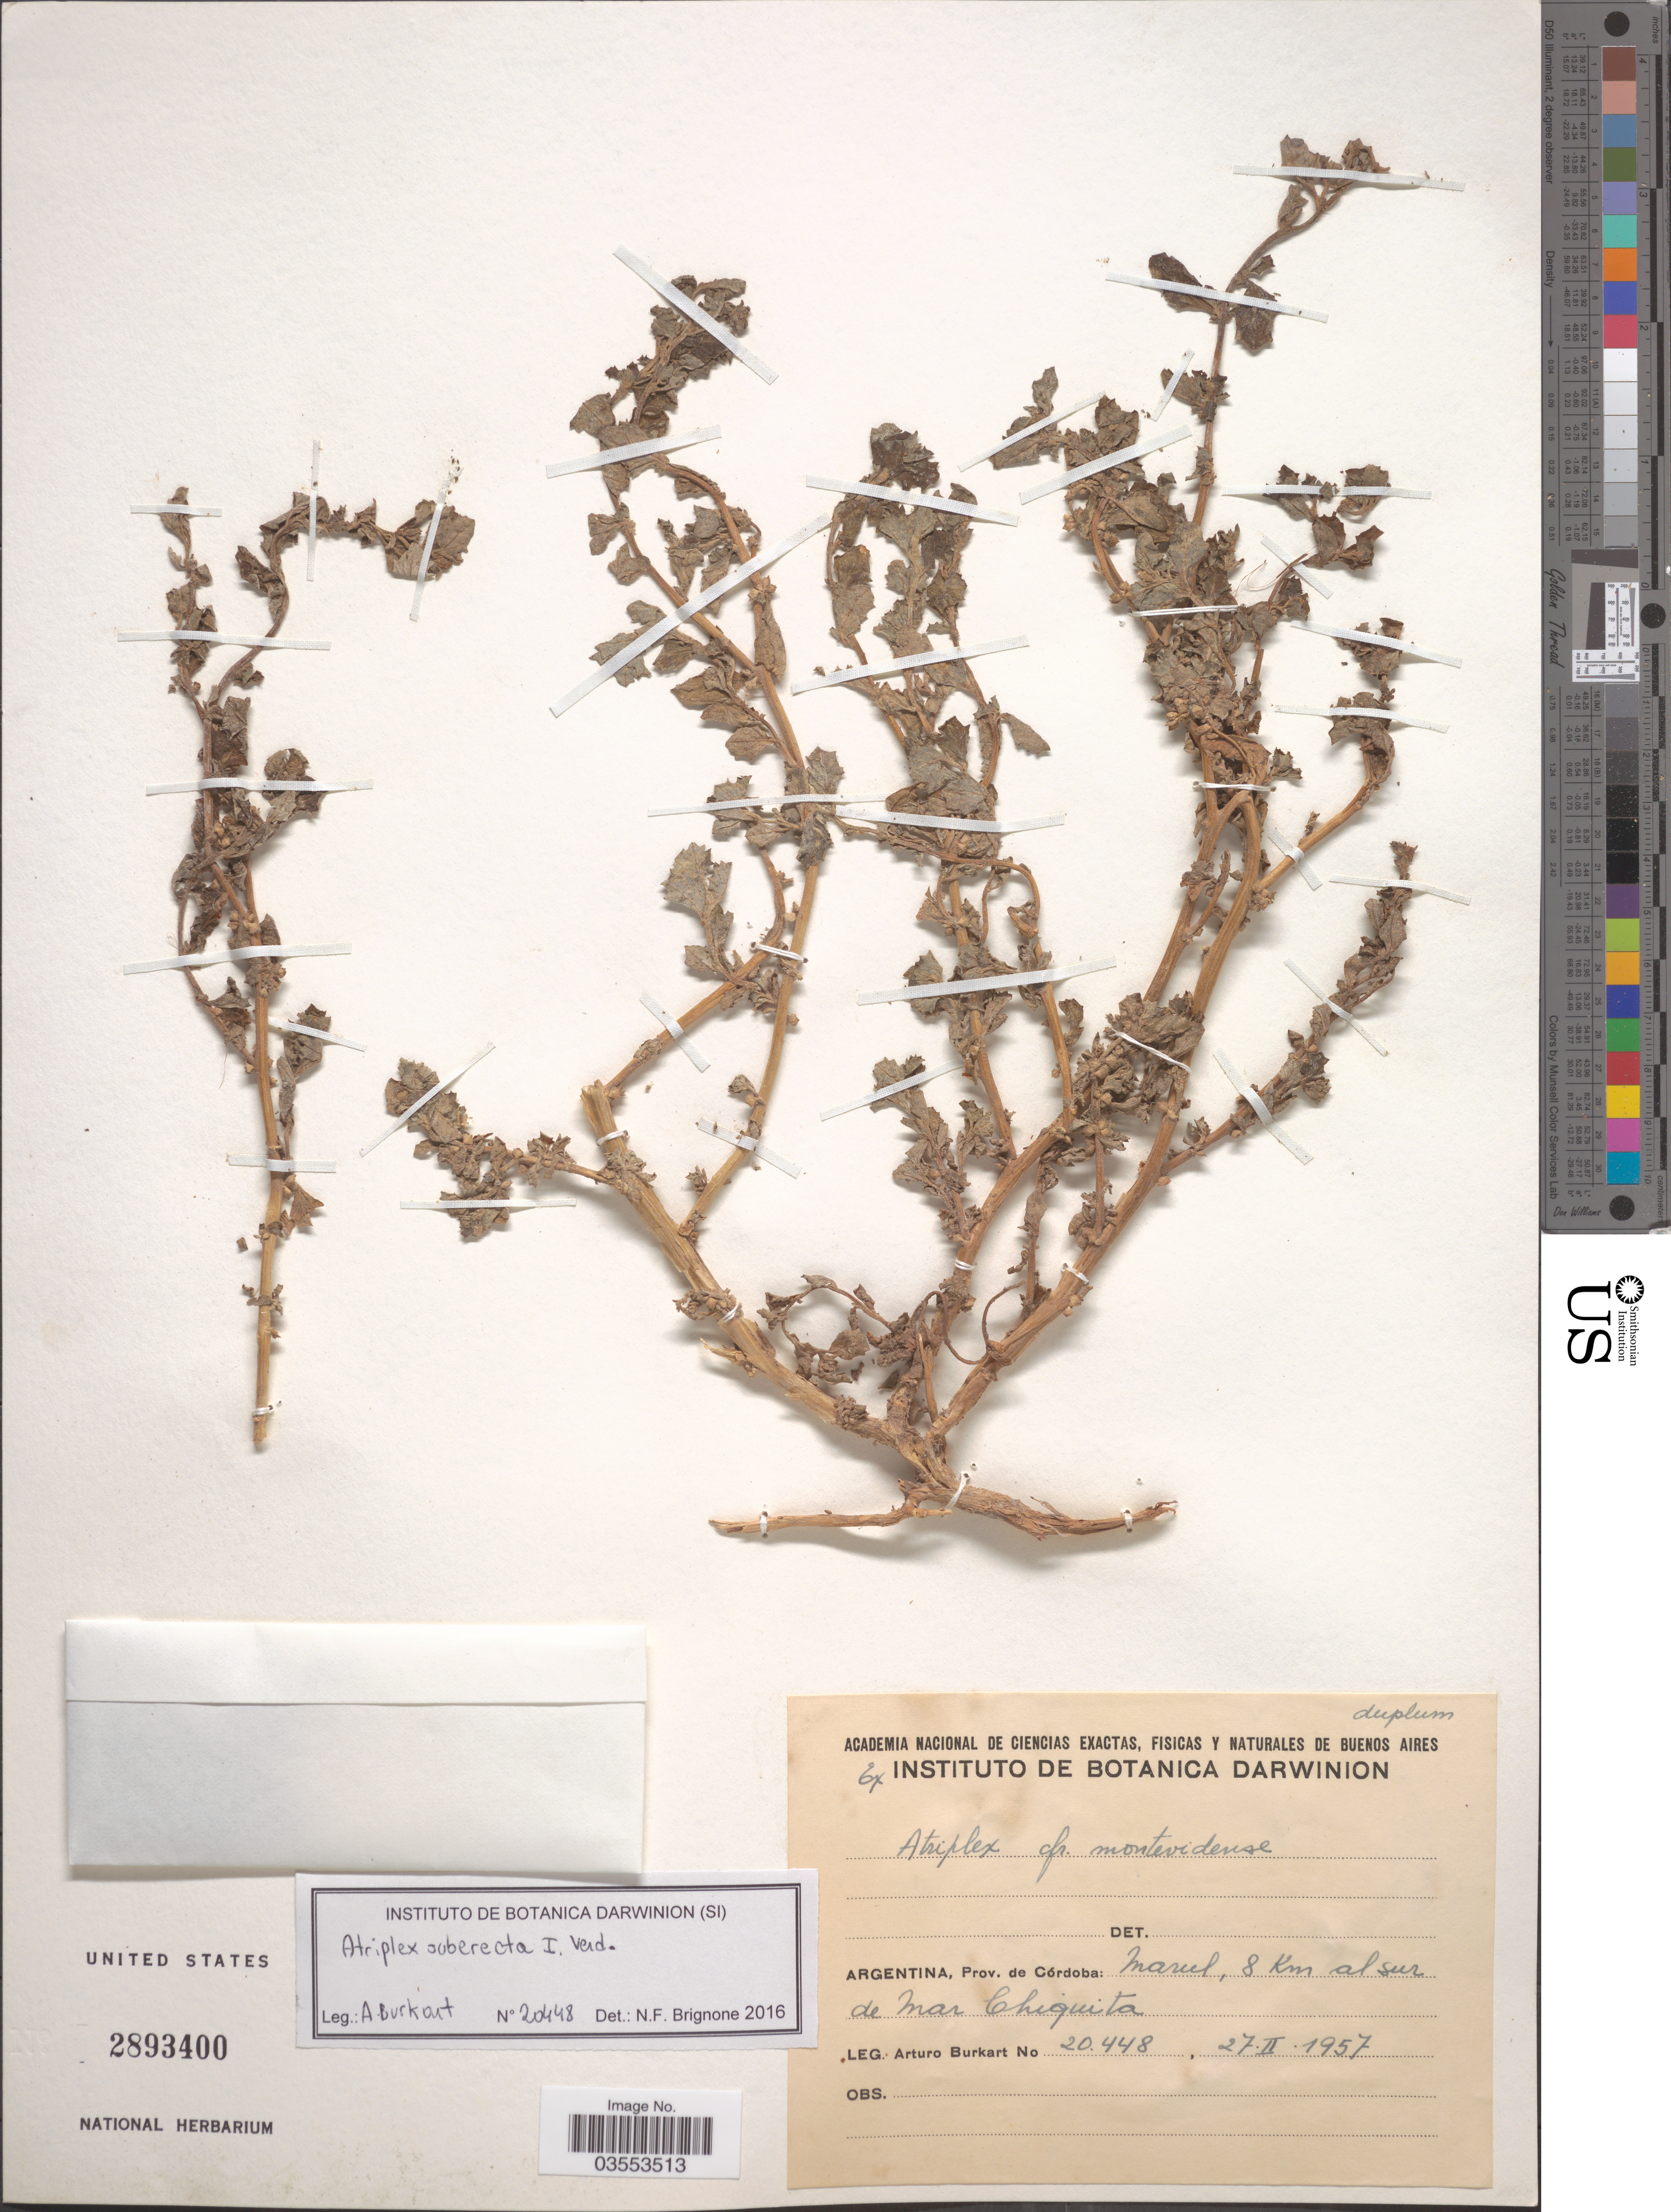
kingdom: Plantae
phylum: Tracheophyta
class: Magnoliopsida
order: Caryophyllales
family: Amaranthaceae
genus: Atriplex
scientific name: Atriplex montevidensis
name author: Spreng.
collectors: A. E. Burkart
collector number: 20448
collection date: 1957-02-27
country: Argentina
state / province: Cordoba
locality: Marul, 8 Km al sur de Mar Chiquita.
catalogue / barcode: US 2893400